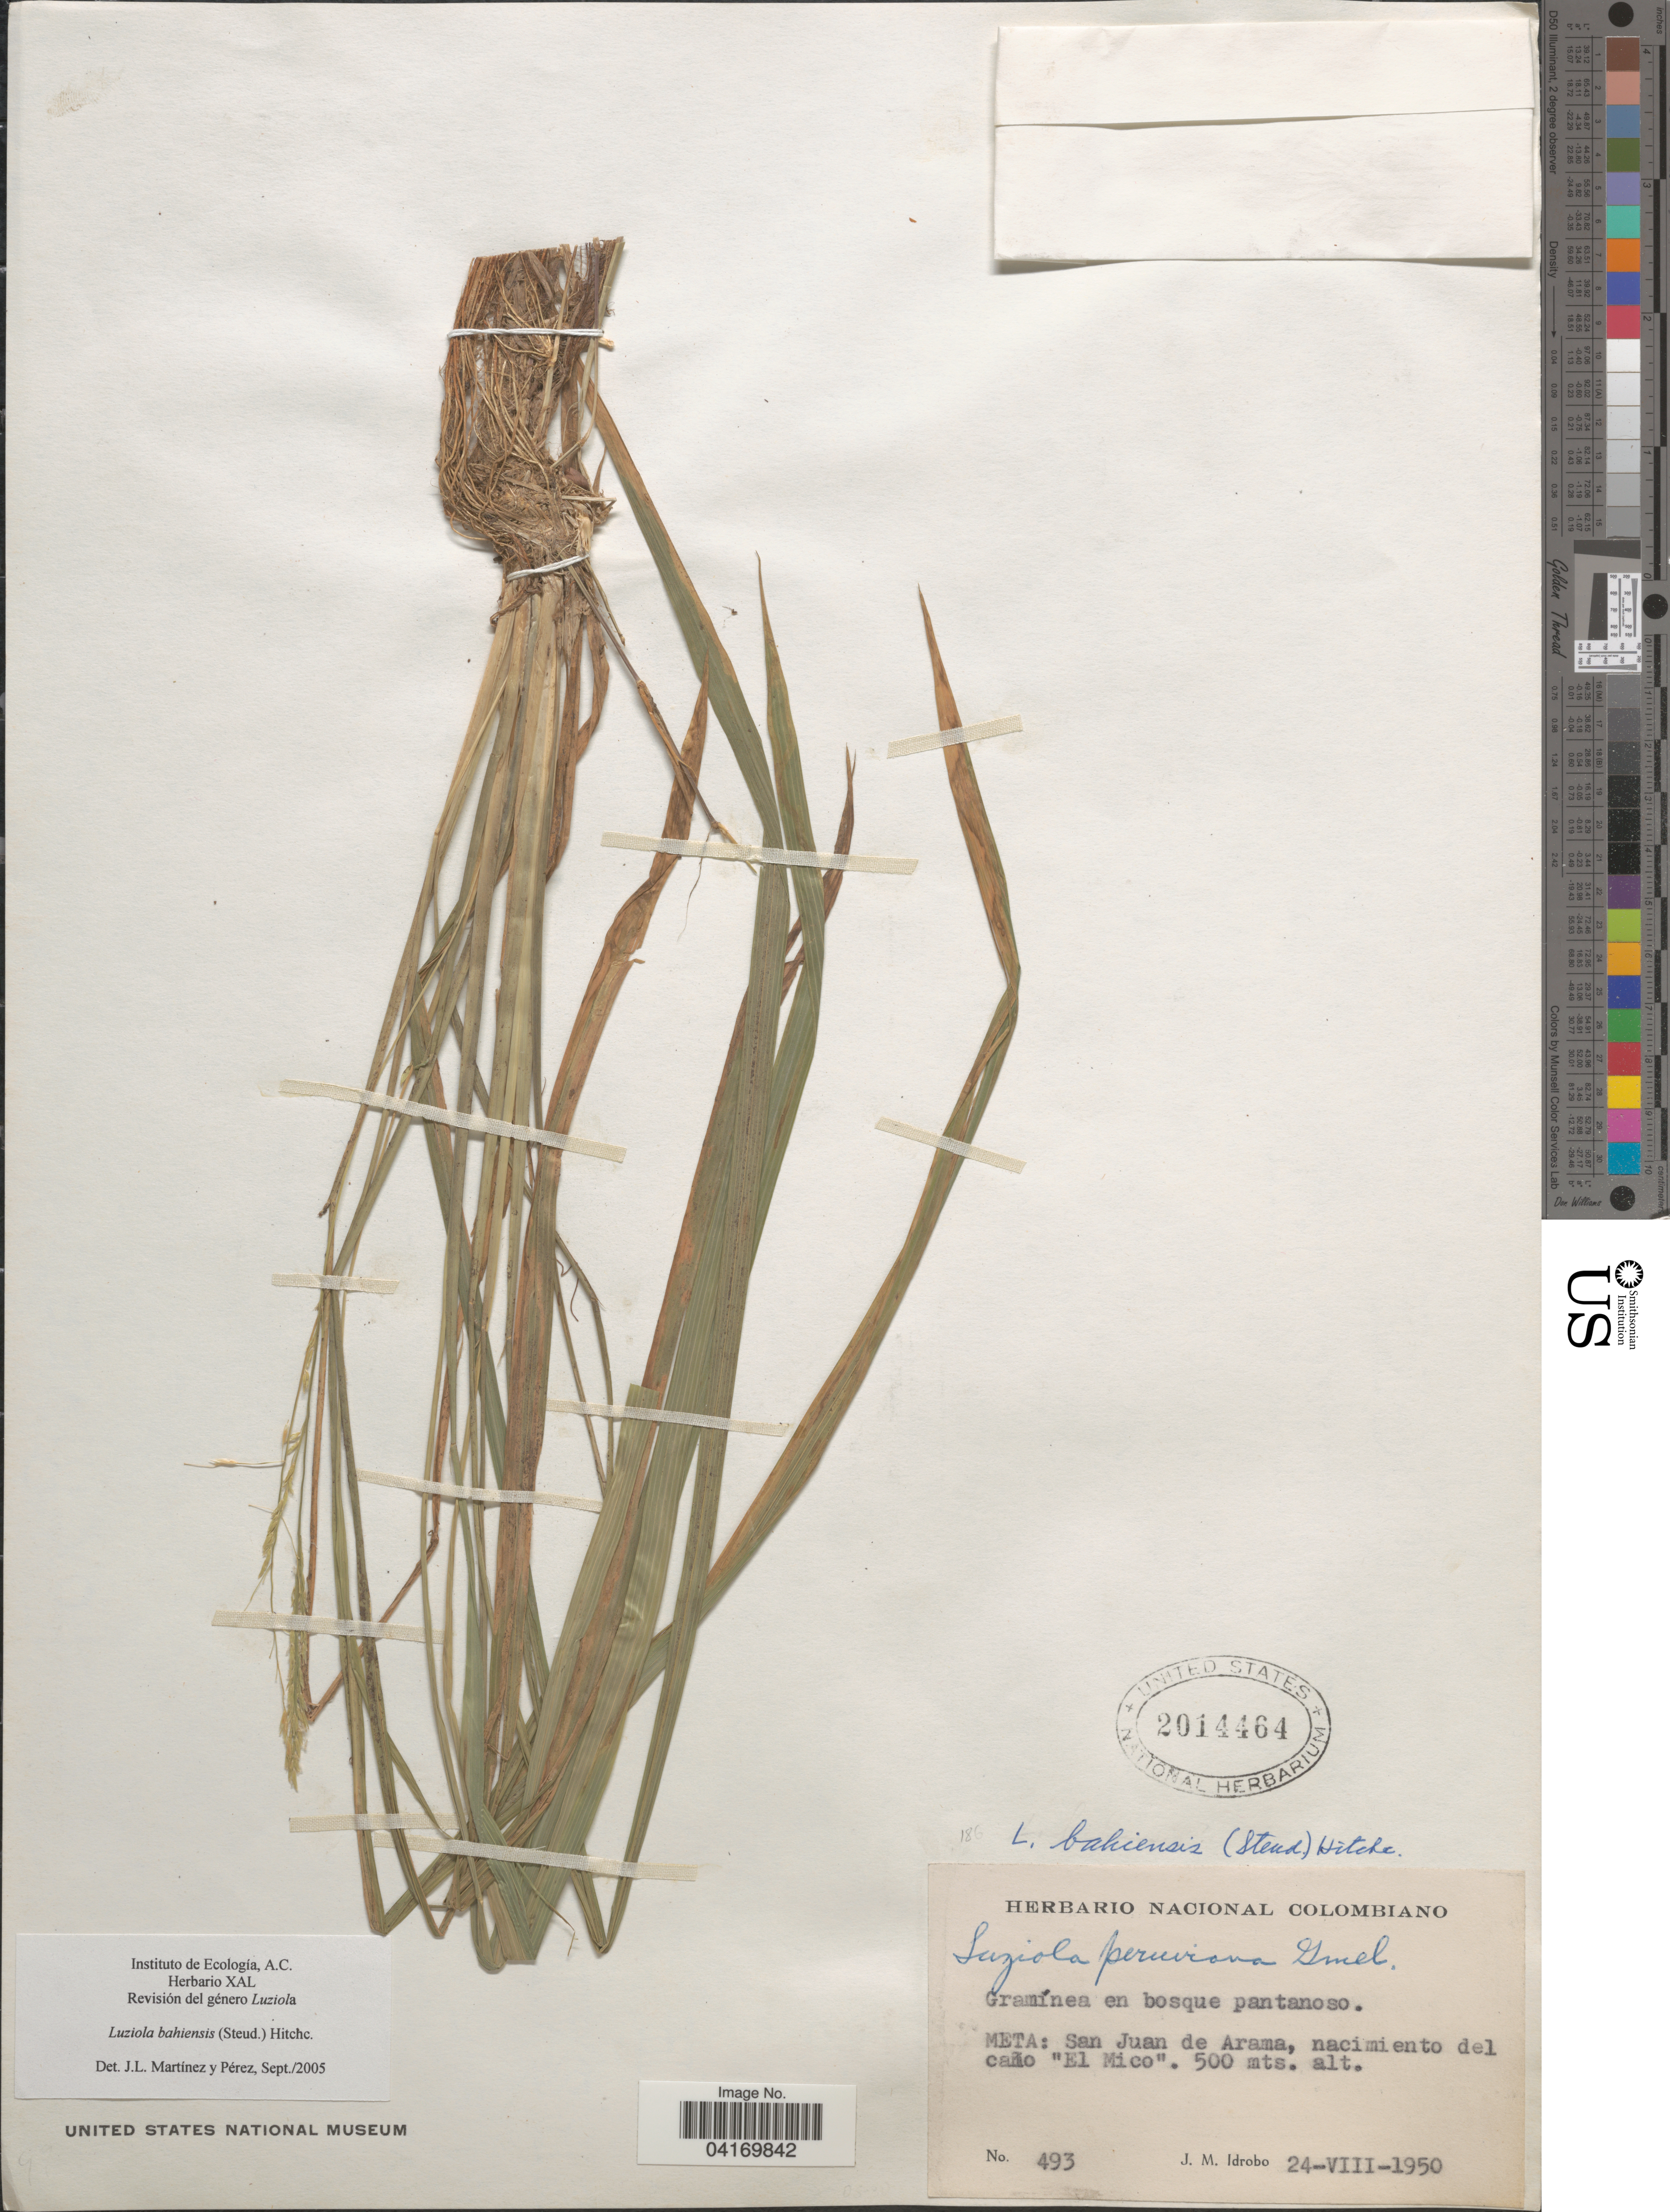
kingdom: Plantae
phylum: Tracheophyta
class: Liliopsida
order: Poales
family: Poaceae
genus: Luziola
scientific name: Luziola bahiensis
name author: (Steud.) Hitchc.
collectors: J. M. Idrobo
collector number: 493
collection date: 1950-08-24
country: Colombia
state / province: Meta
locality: Colombiano. San Juan de Arama, nacimiento del caño "El Mico".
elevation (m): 500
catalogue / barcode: US 2014464